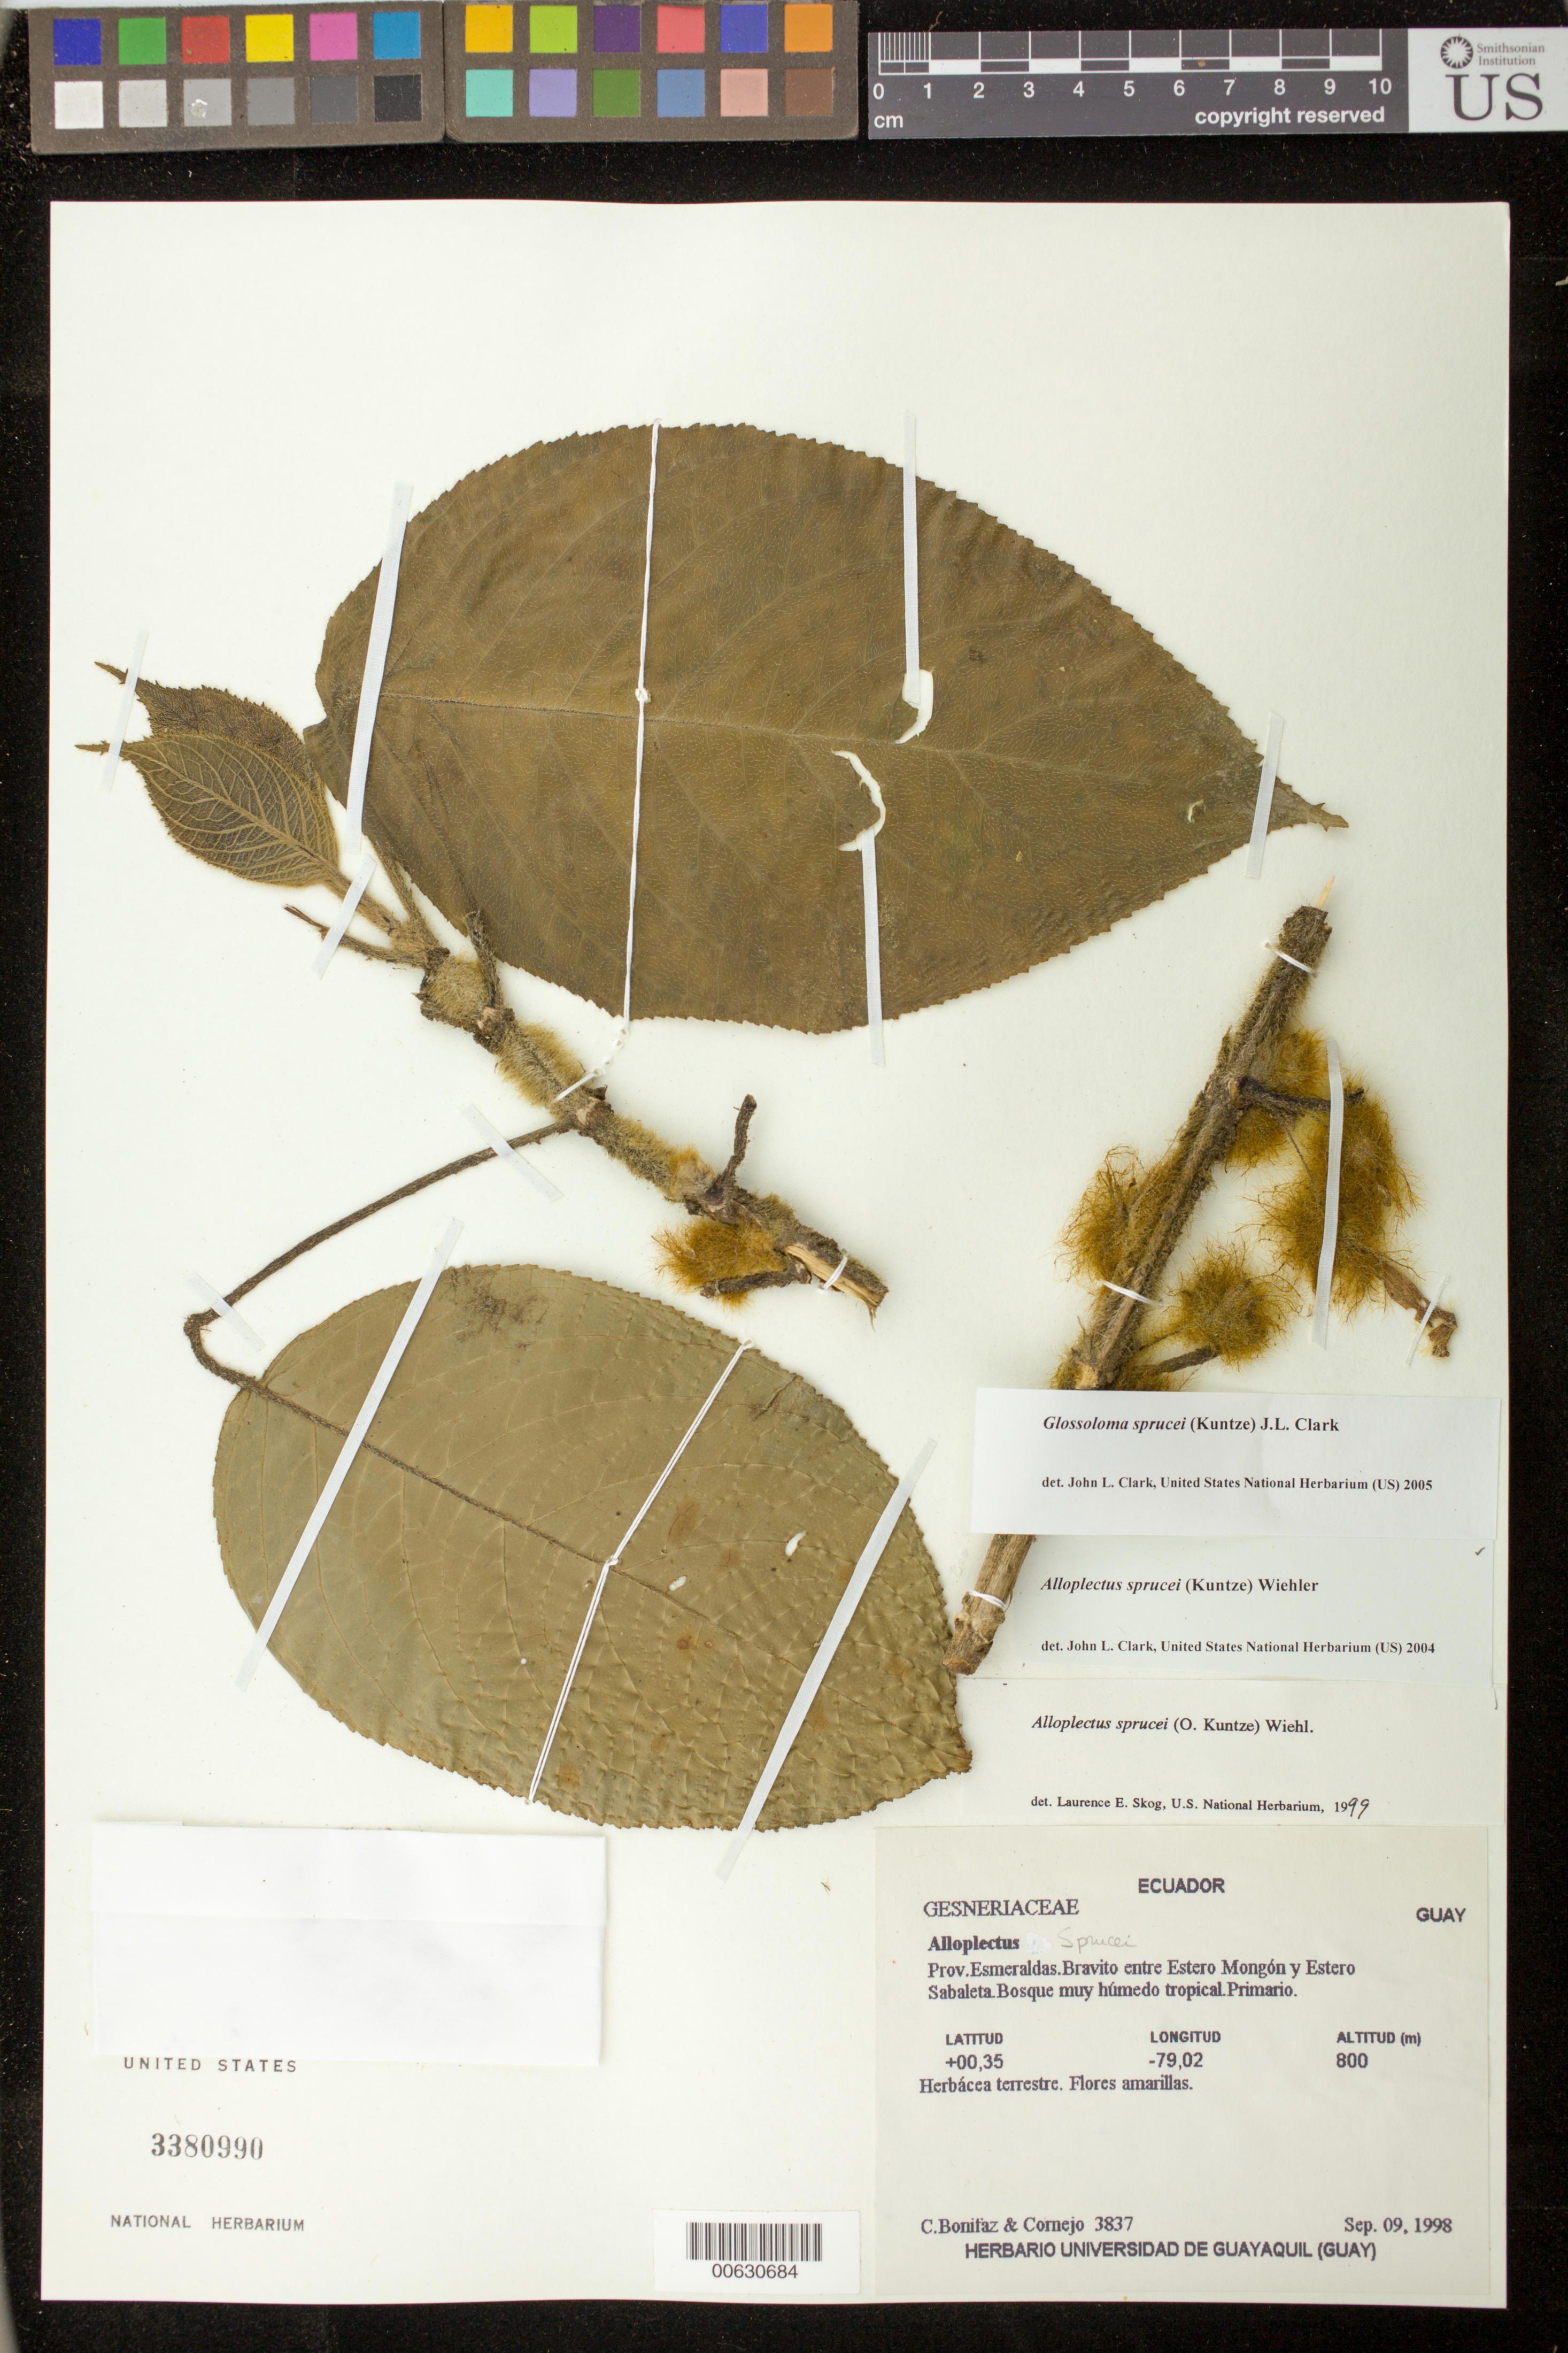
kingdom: Plantae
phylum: Tracheophyta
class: Magnoliopsida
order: Lamiales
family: Gesneriaceae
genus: Glossoloma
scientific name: Glossoloma sprucei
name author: (Kuntze) J.L. Clark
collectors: C. Bonifaz & X. F. Cornejo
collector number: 3837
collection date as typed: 09 Sep 1998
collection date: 1998-09-09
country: Ecuador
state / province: Esmeraldas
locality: Bravito entre Estero Mongón y Estero Sabaleta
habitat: Bosque muy húmedo tropical, primario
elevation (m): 800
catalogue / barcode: US 3380990